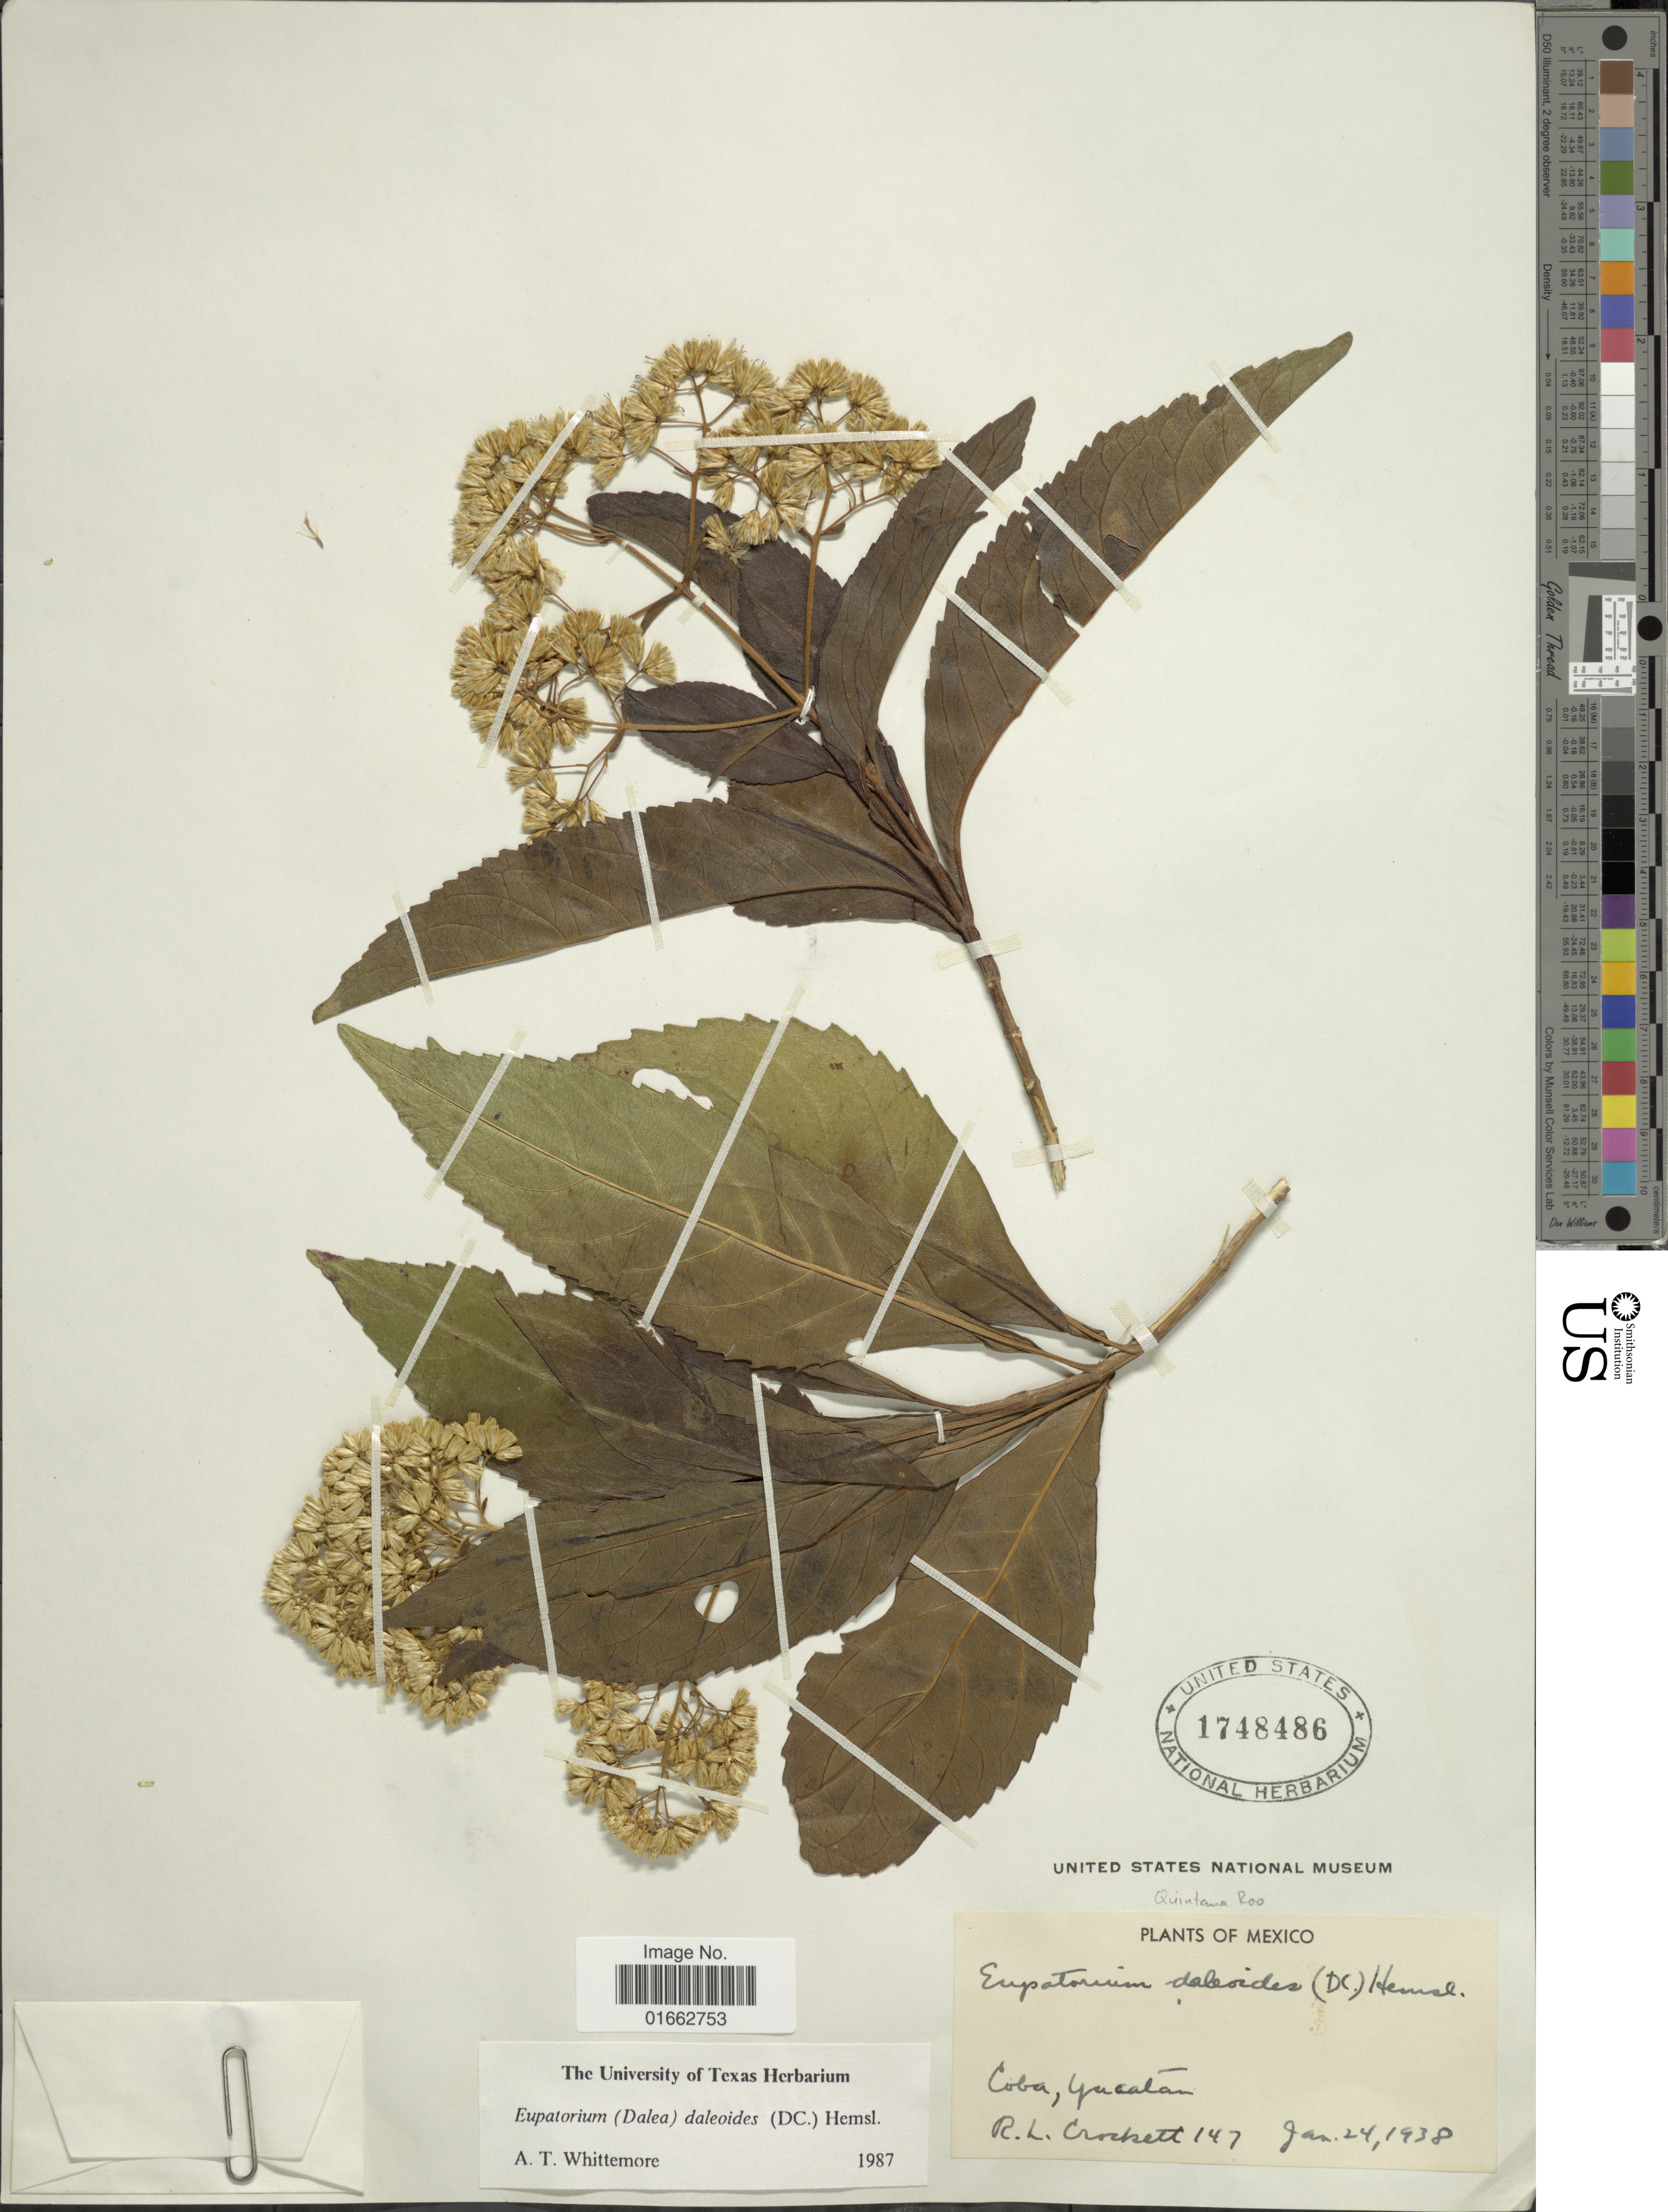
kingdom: Plantae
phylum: Tracheophyta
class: Magnoliopsida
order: Asterales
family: Asteraceae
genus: Critonia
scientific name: Critonia daleoides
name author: DC.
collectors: R. Crockett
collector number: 147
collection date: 1938-01-24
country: Mexico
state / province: Yucatán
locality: Coba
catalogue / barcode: US 1748486